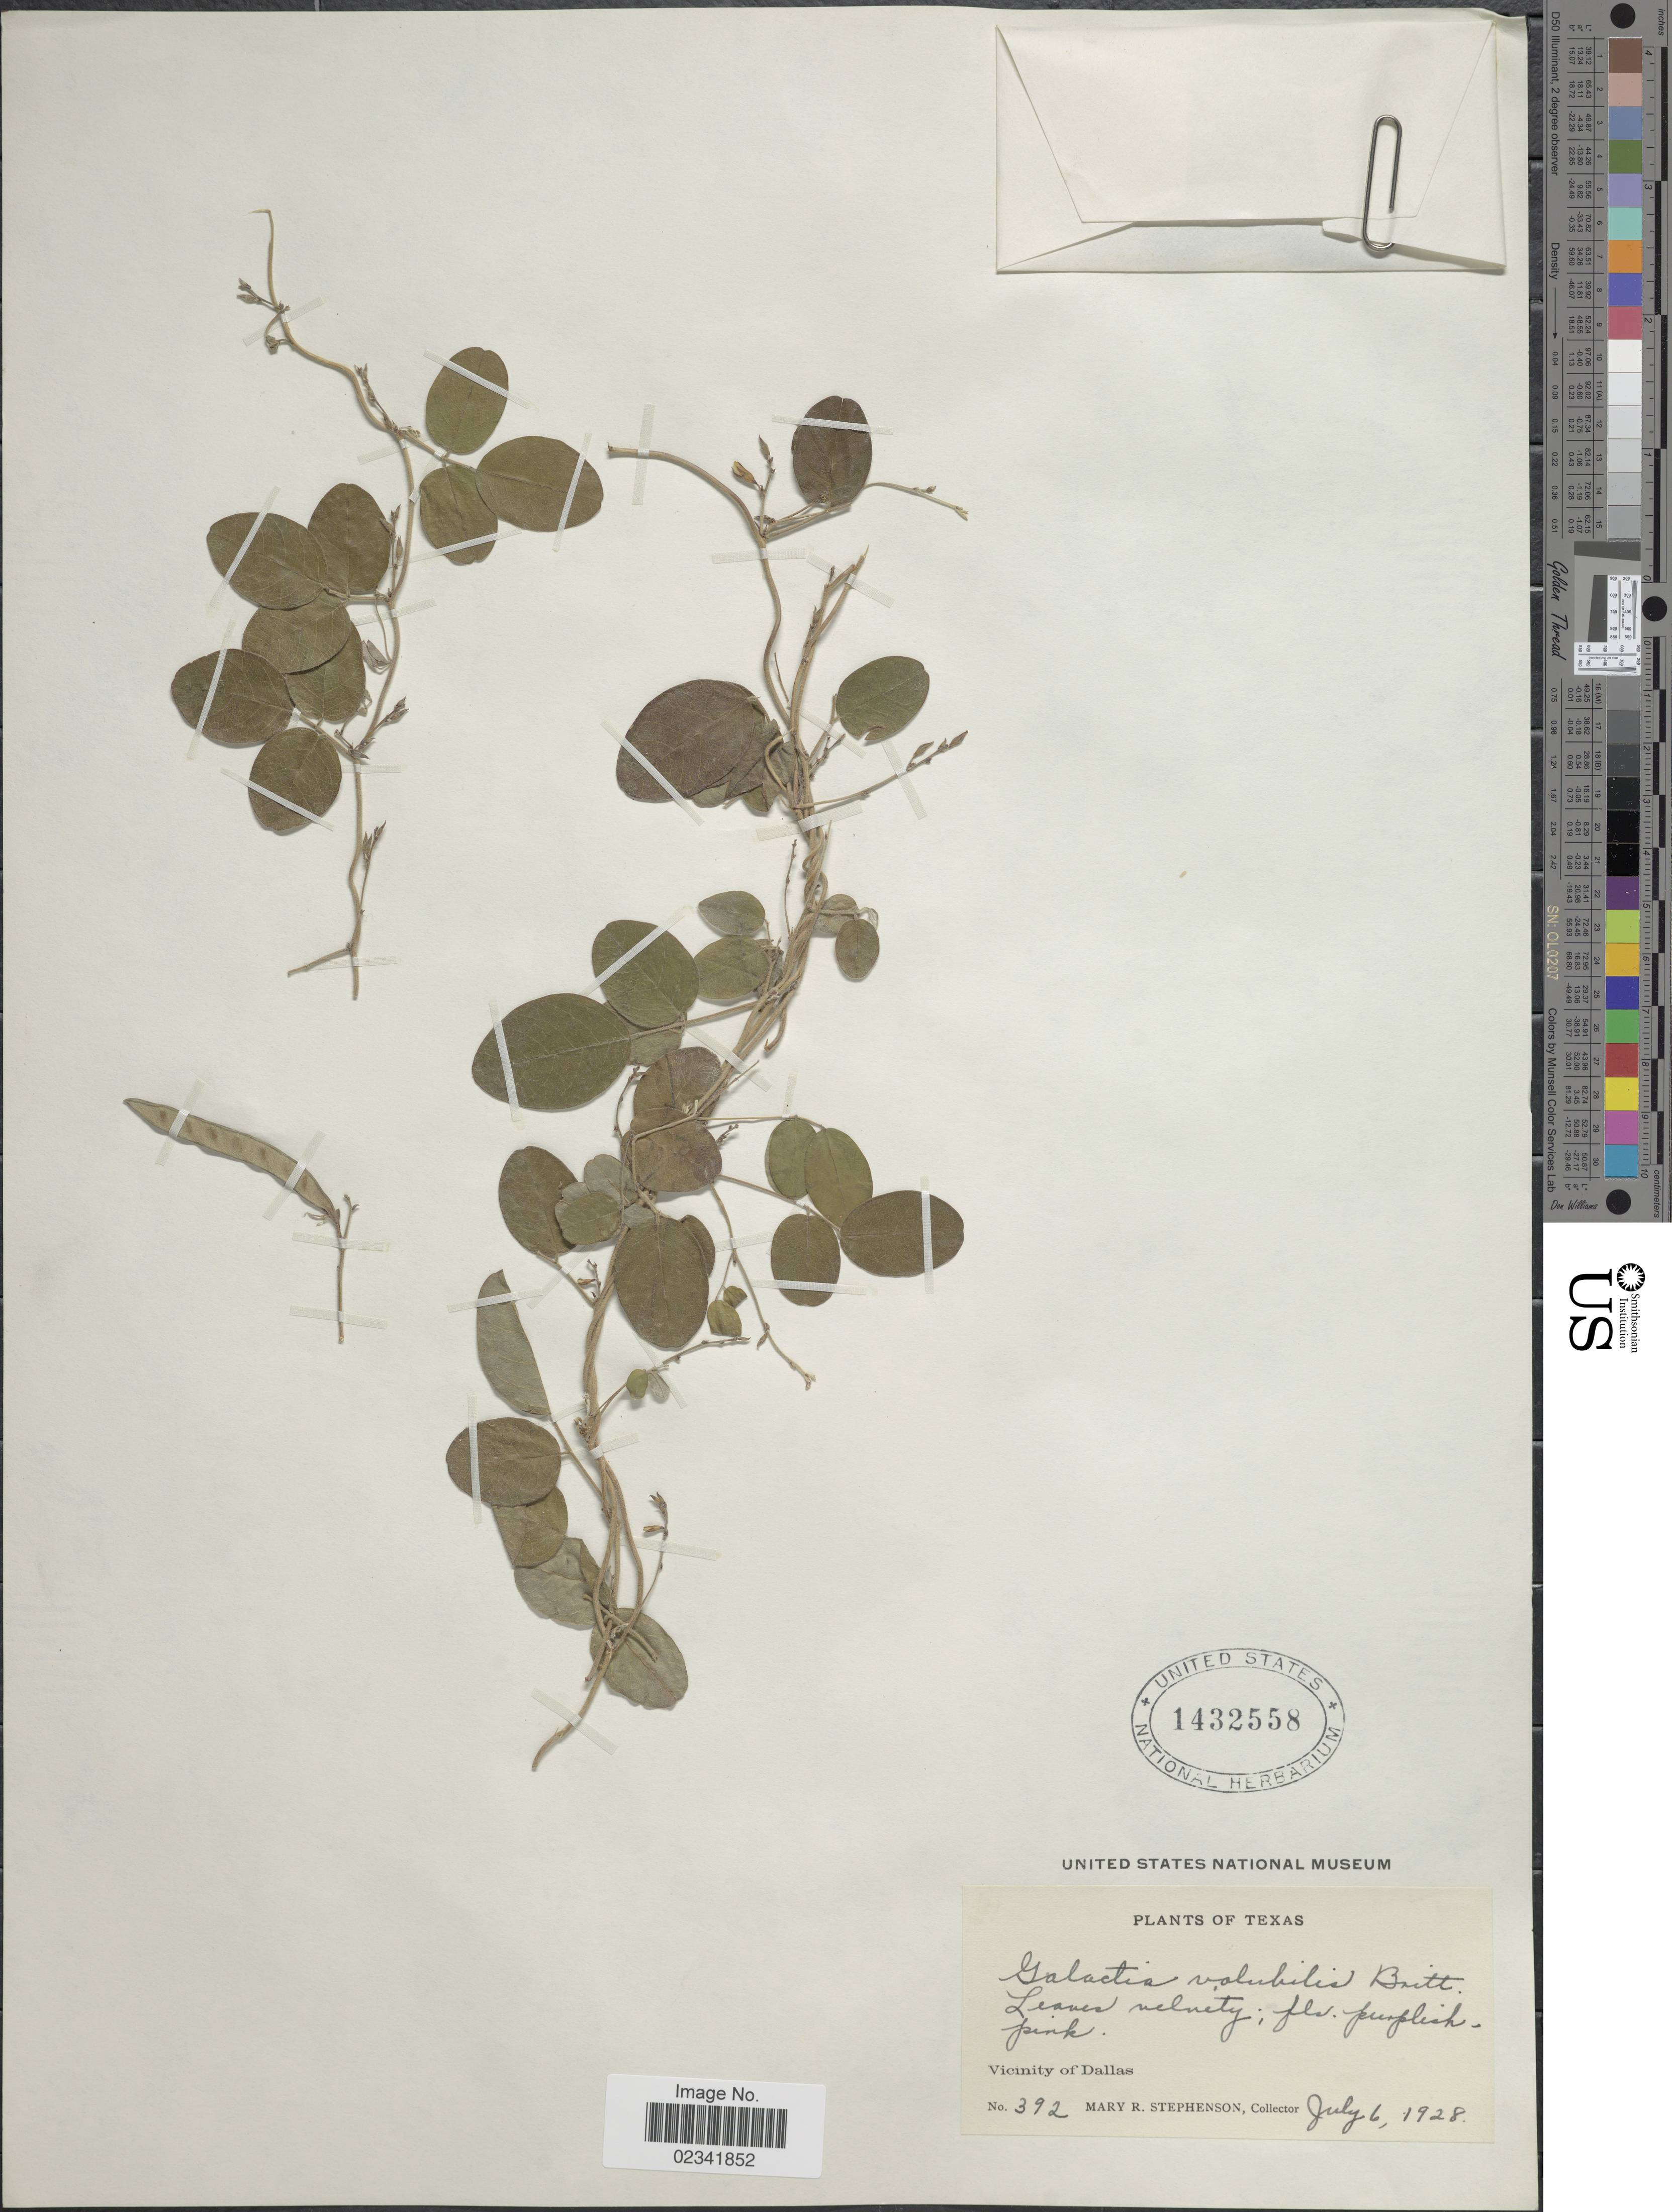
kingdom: Plantae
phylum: Tracheophyta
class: Magnoliopsida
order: Fabales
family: Fabaceae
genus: Galactia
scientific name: Galactia volubilis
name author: (L.) Britton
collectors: M. Stephenson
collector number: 392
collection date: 1928-07-06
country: United States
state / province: Texas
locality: Vicinity of Dallas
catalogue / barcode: US 1432558